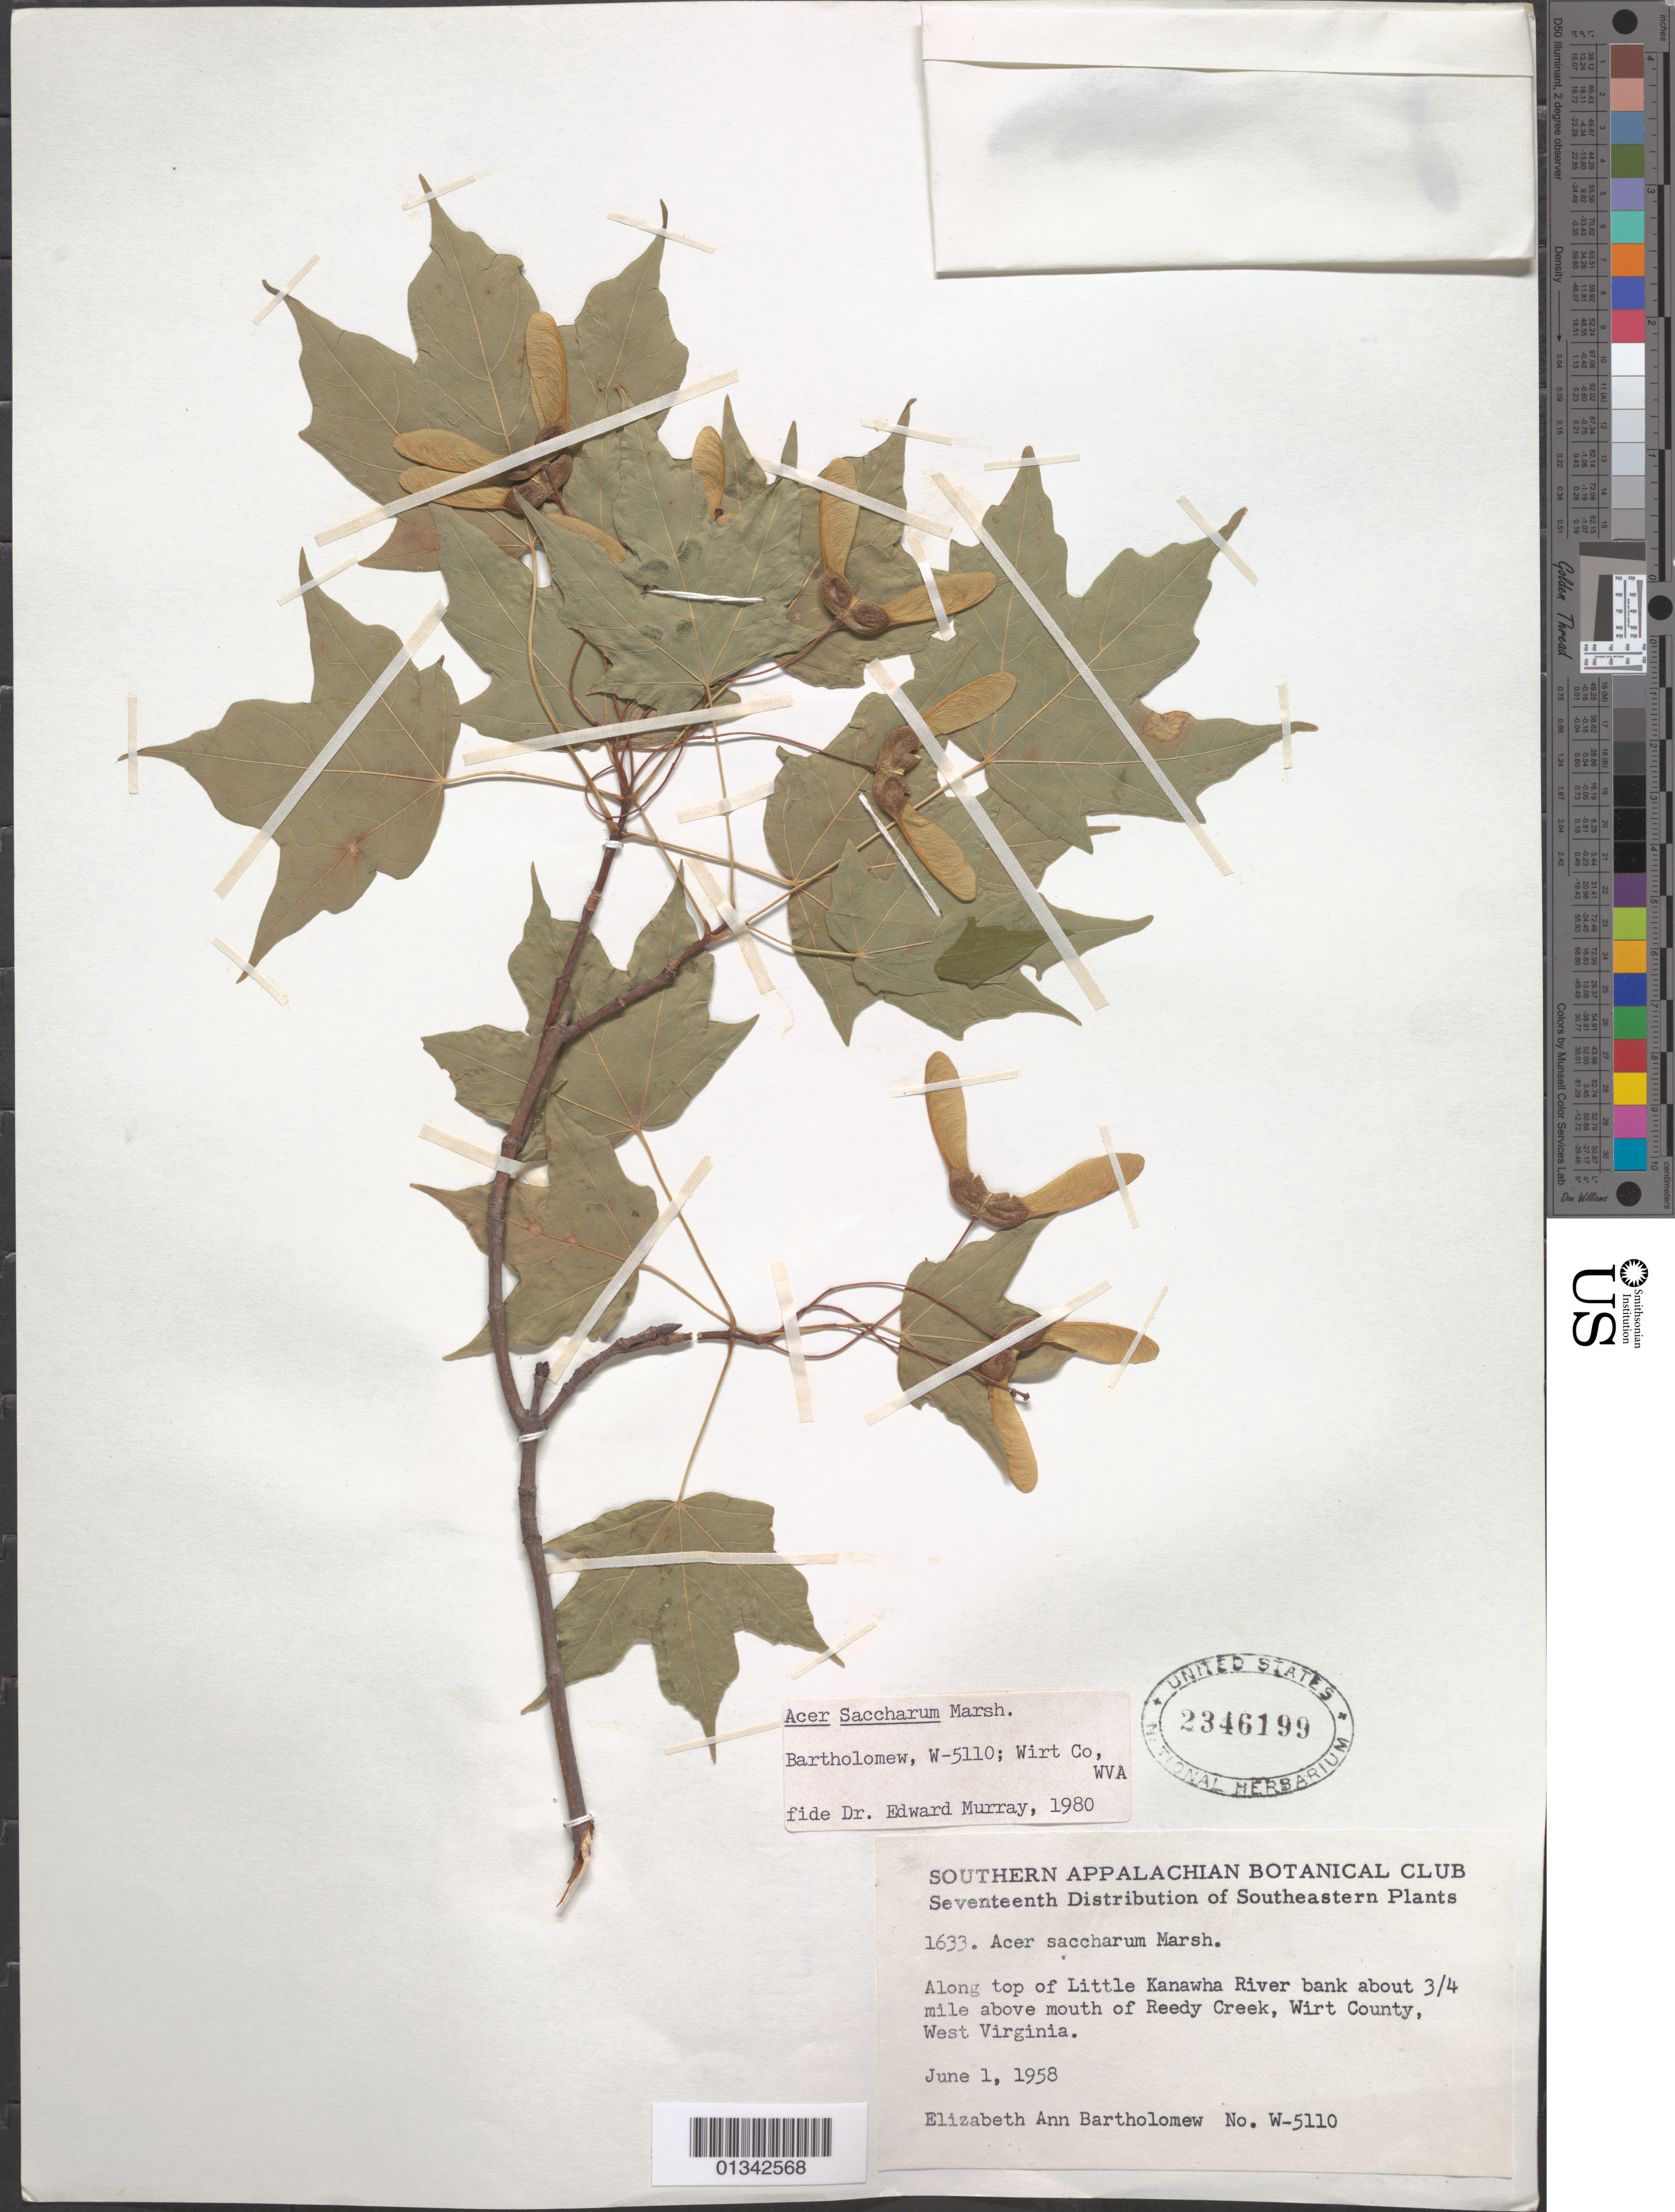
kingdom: Plantae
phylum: Tracheophyta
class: Magnoliopsida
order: Sapindales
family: Sapindaceae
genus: Acer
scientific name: Acer saccharum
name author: Marshall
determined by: Murray, Edward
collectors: E. Bartholomew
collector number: W-5110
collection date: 1958-06-01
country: United States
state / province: West Virginia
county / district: Wirt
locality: Little Kanawha River bank about 3/4 mile above mouth of Reedy Creek, Wirt County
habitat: Along top of river bank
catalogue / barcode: US 2346199